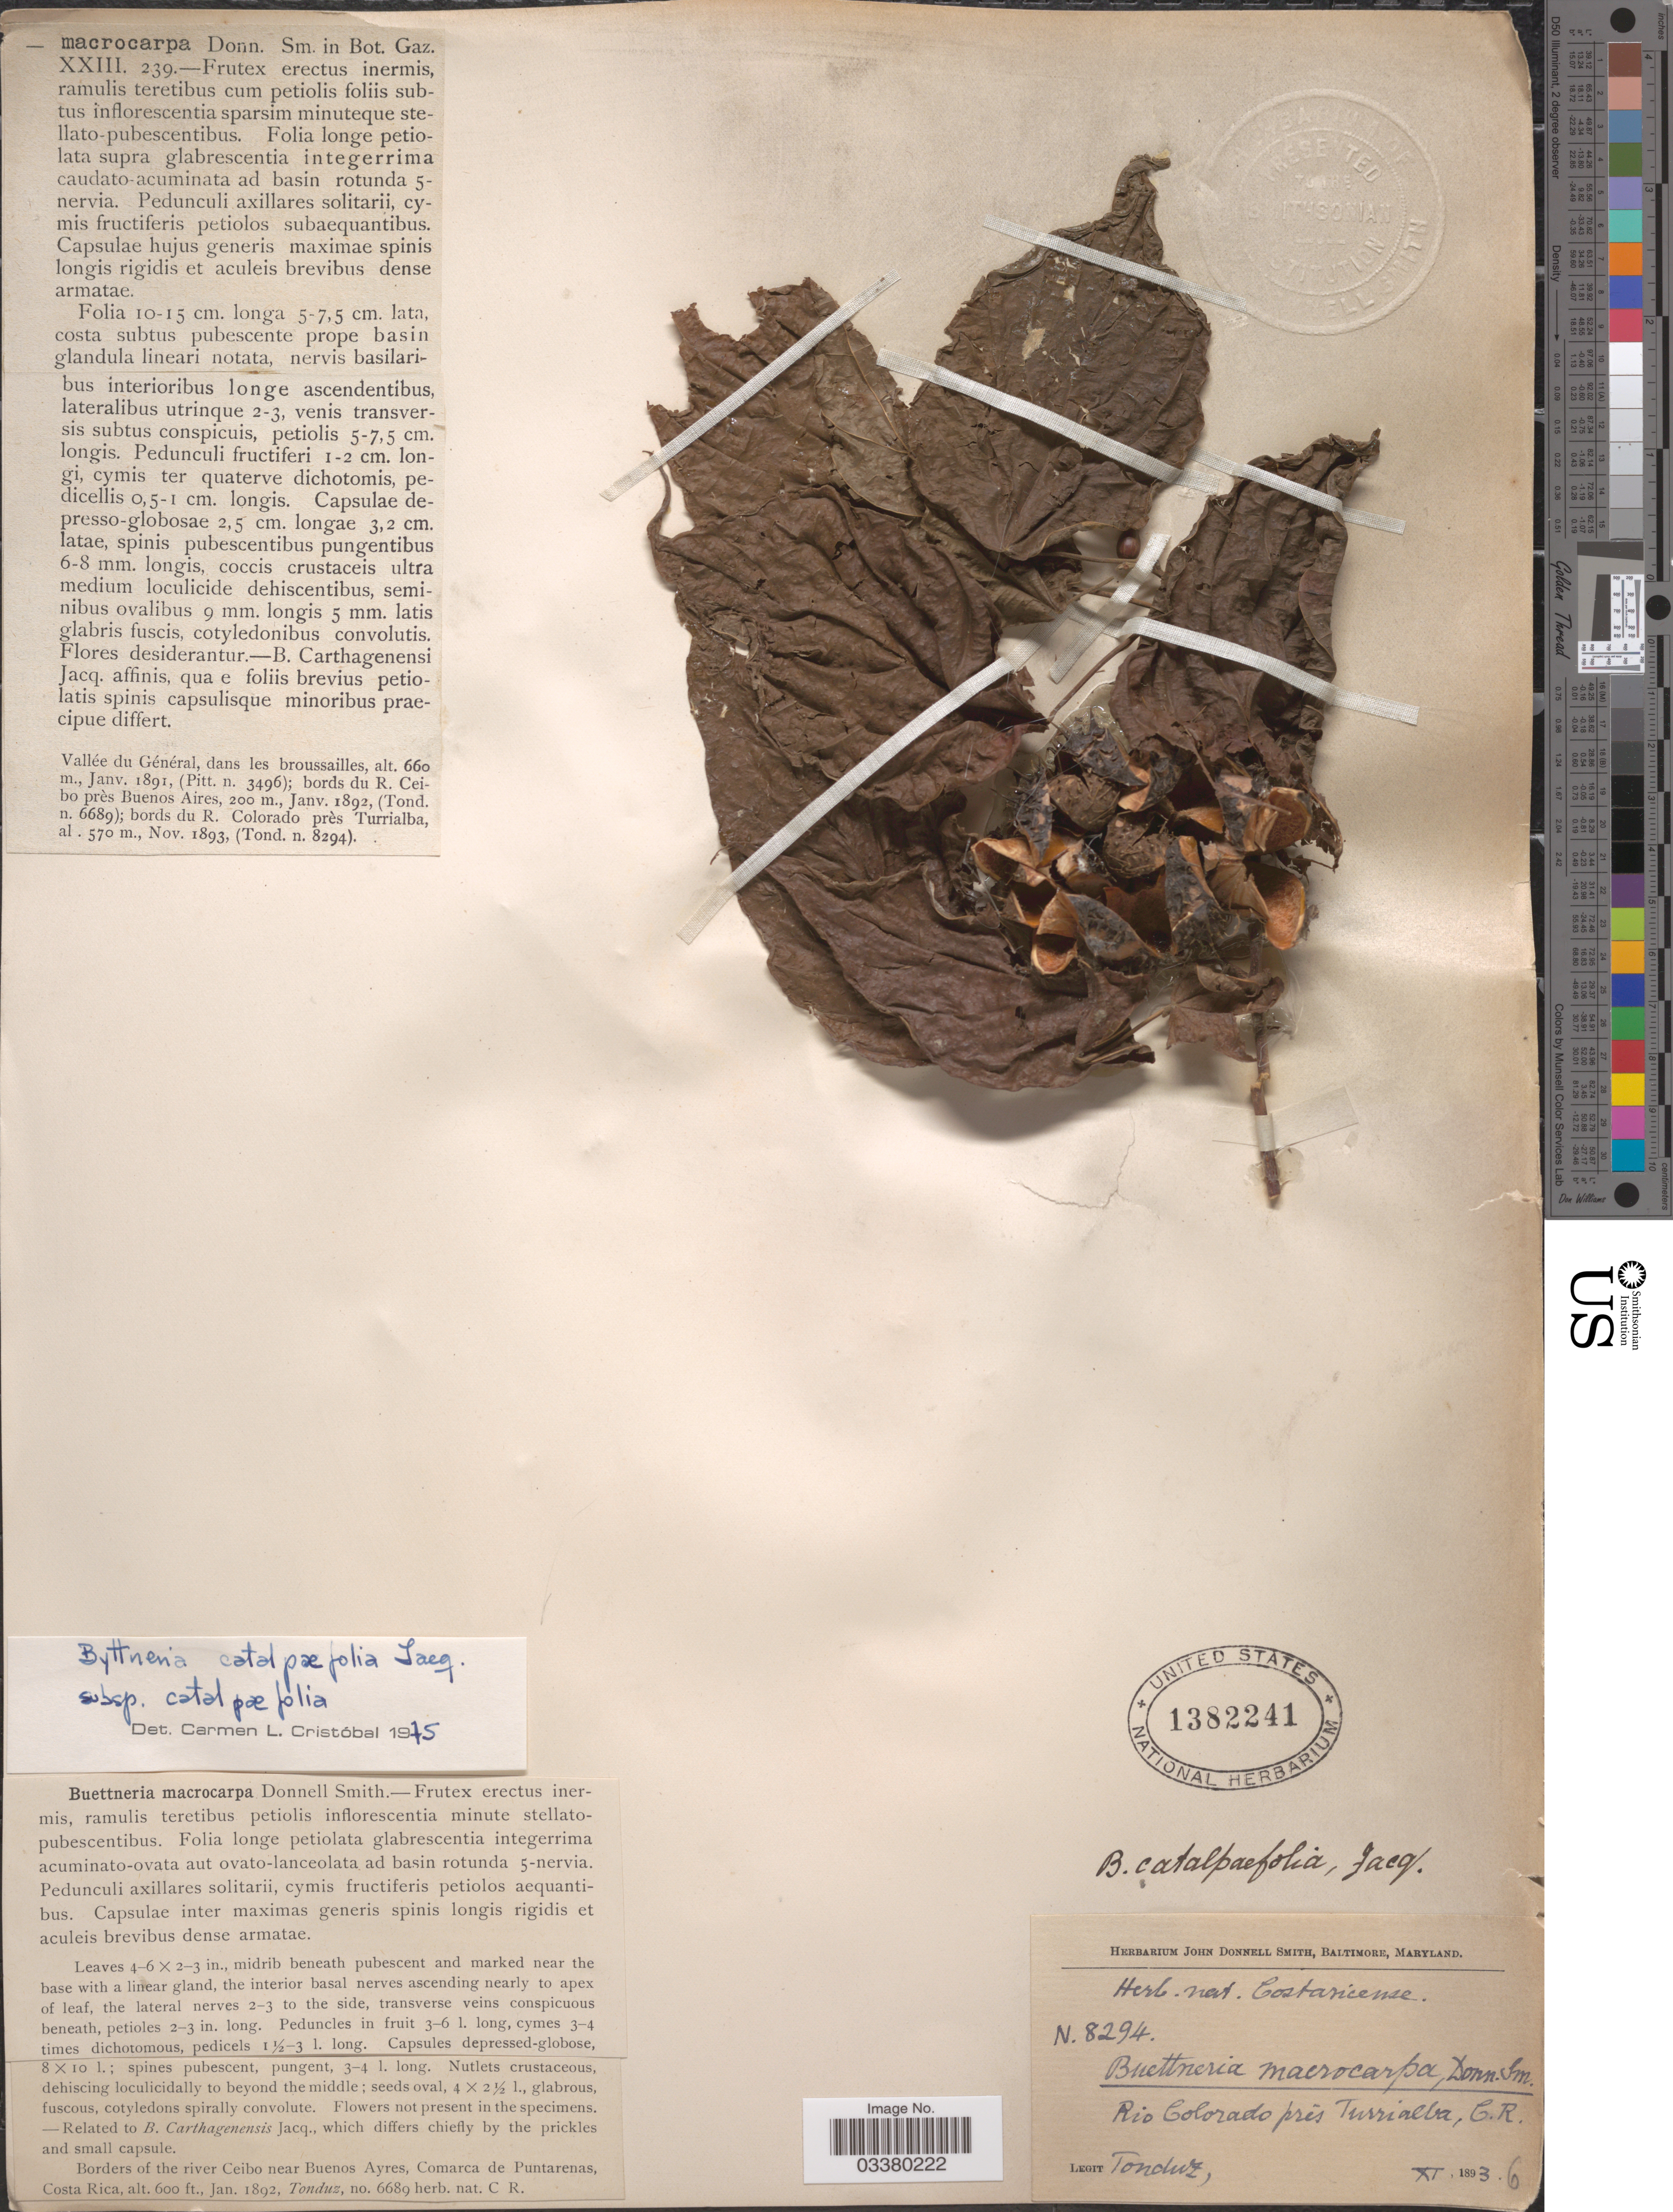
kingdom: Plantae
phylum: Tracheophyta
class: Magnoliopsida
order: Malvales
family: Malvaceae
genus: Byttneria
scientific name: Byttneria catalpifolia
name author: Jacq.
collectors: Tonduz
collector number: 8294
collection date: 1893-11-06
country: Costa Rica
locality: Rio Colorado prés Turrialba.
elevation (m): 570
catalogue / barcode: US 1382241